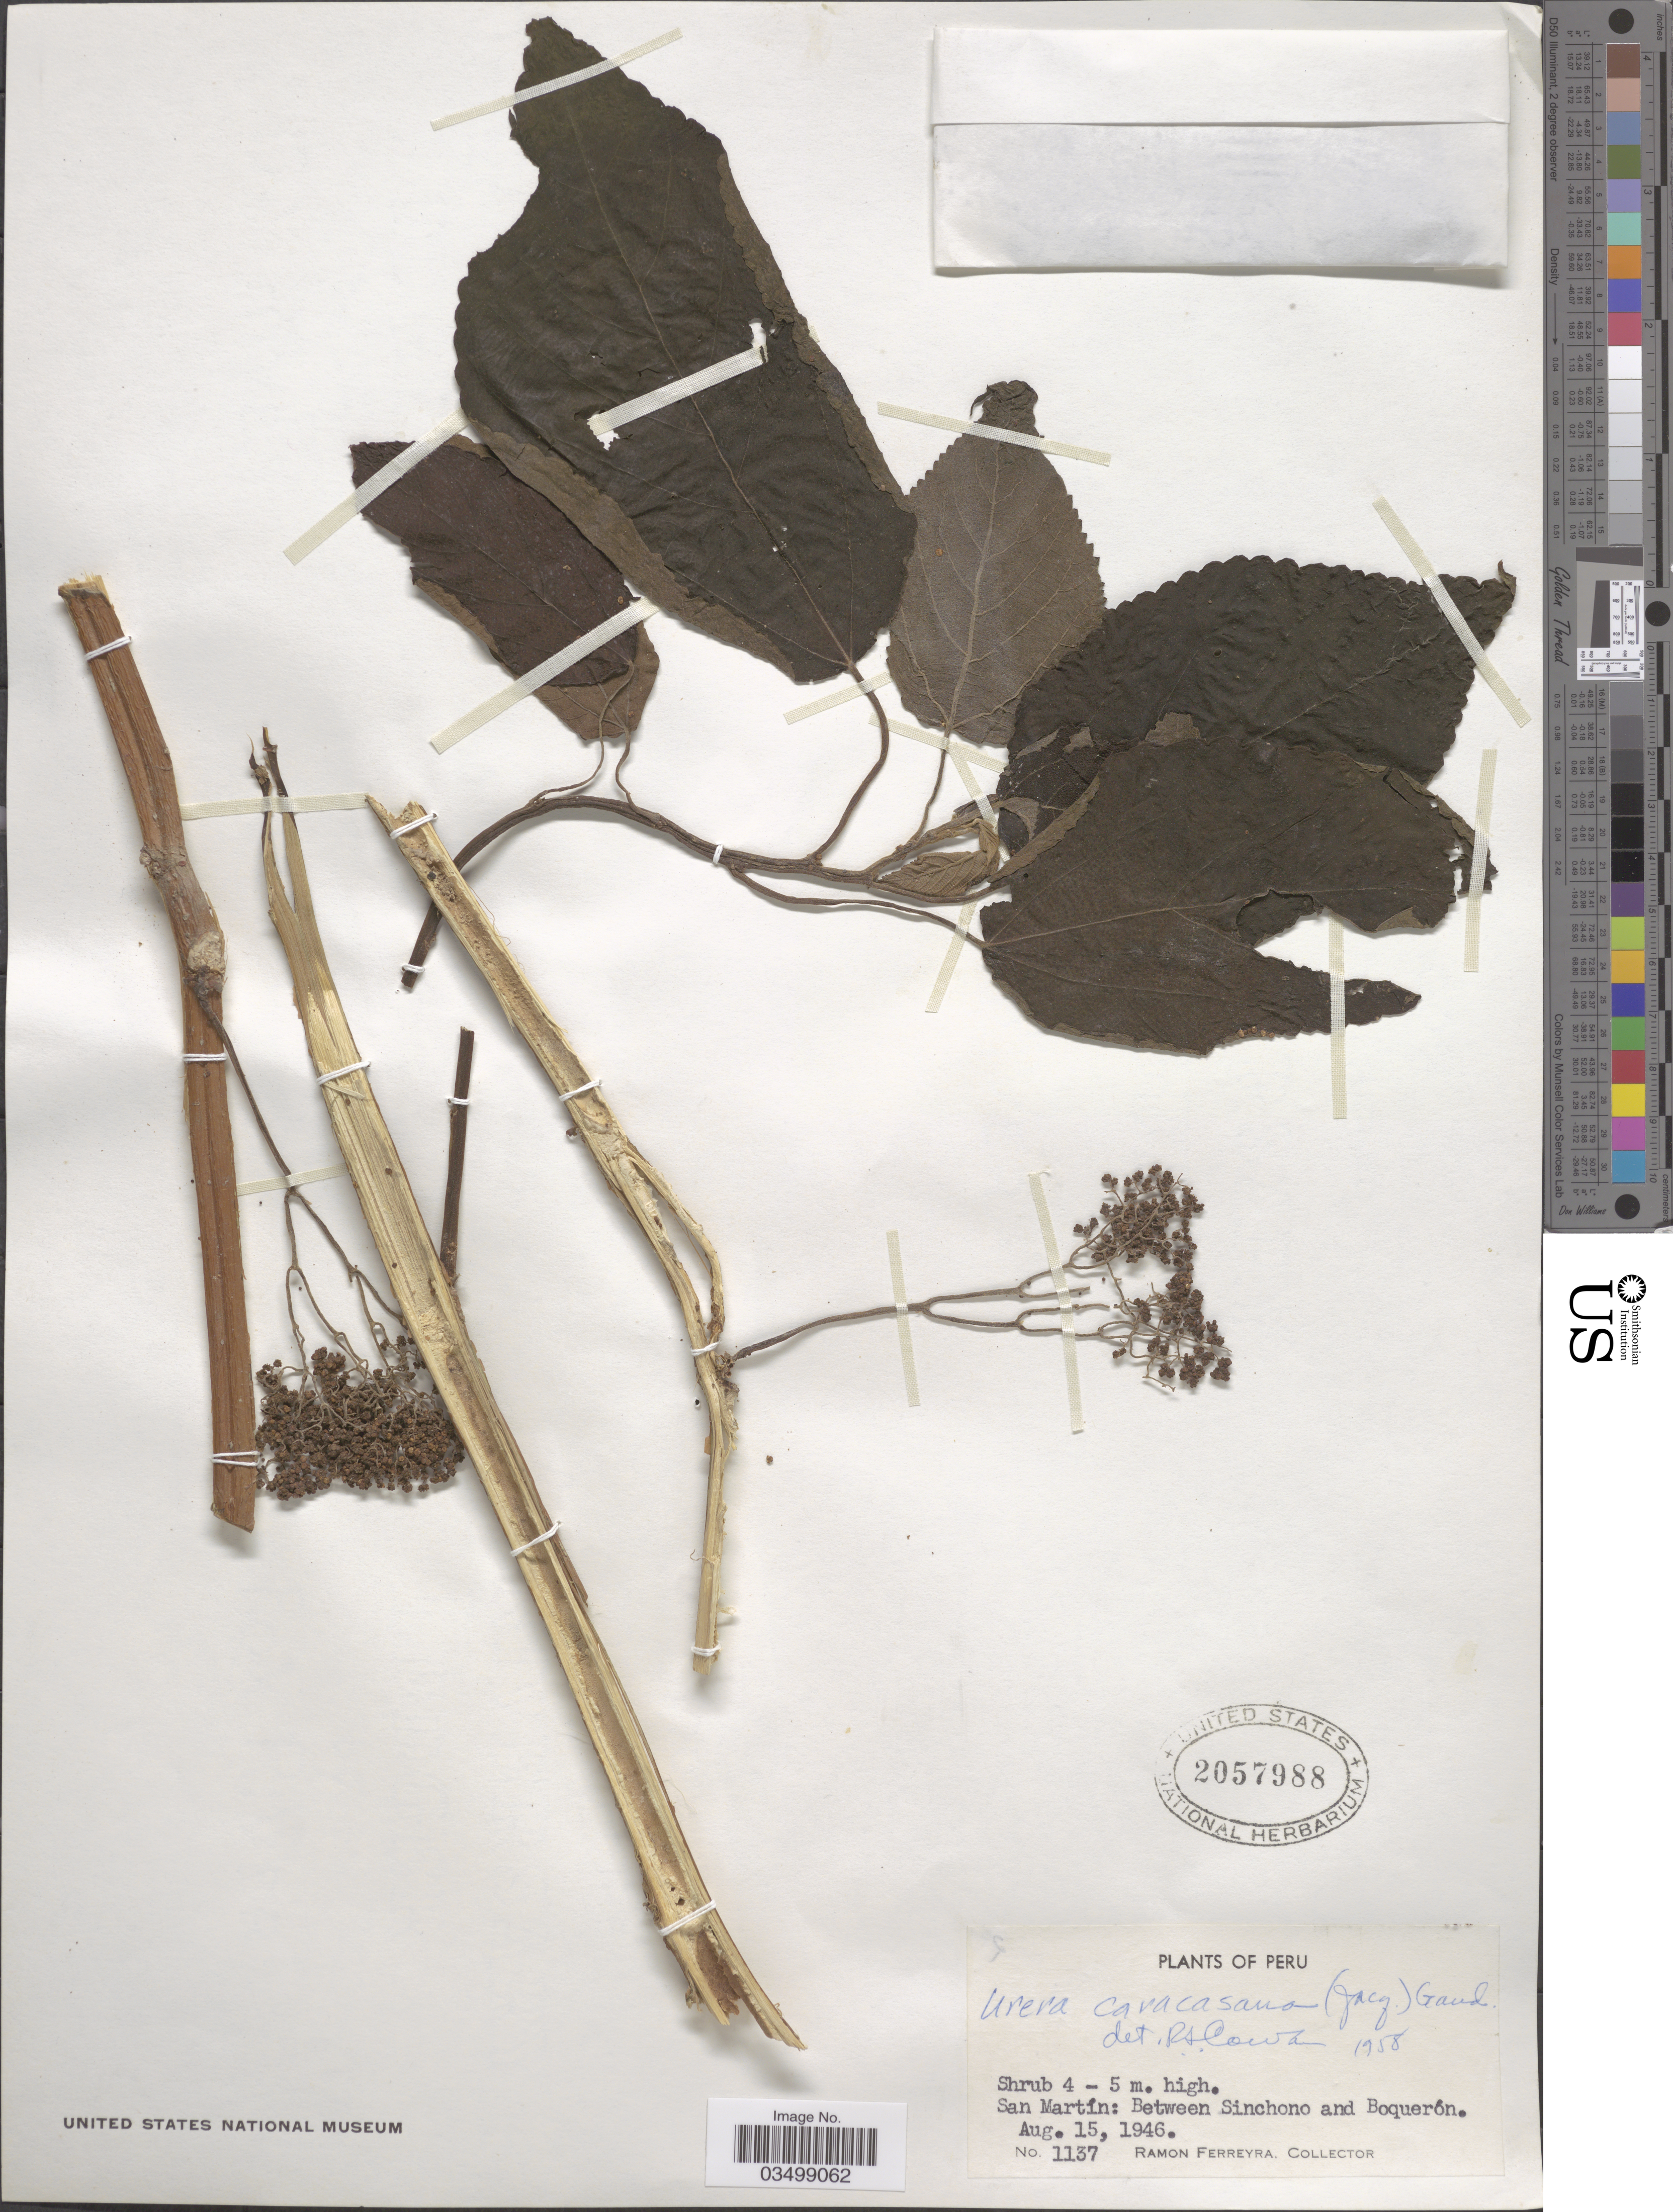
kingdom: Plantae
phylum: Tracheophyta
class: Magnoliopsida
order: Rosales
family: Urticaceae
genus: Urera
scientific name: Urera caracasana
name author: (Jacq.) Gaudich. ex Griseb.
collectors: R. A. Ferreyra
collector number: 1137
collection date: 1946-08-15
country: Peru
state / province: San Martín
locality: Between Sinchono and Boquerón.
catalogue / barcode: US 2057988